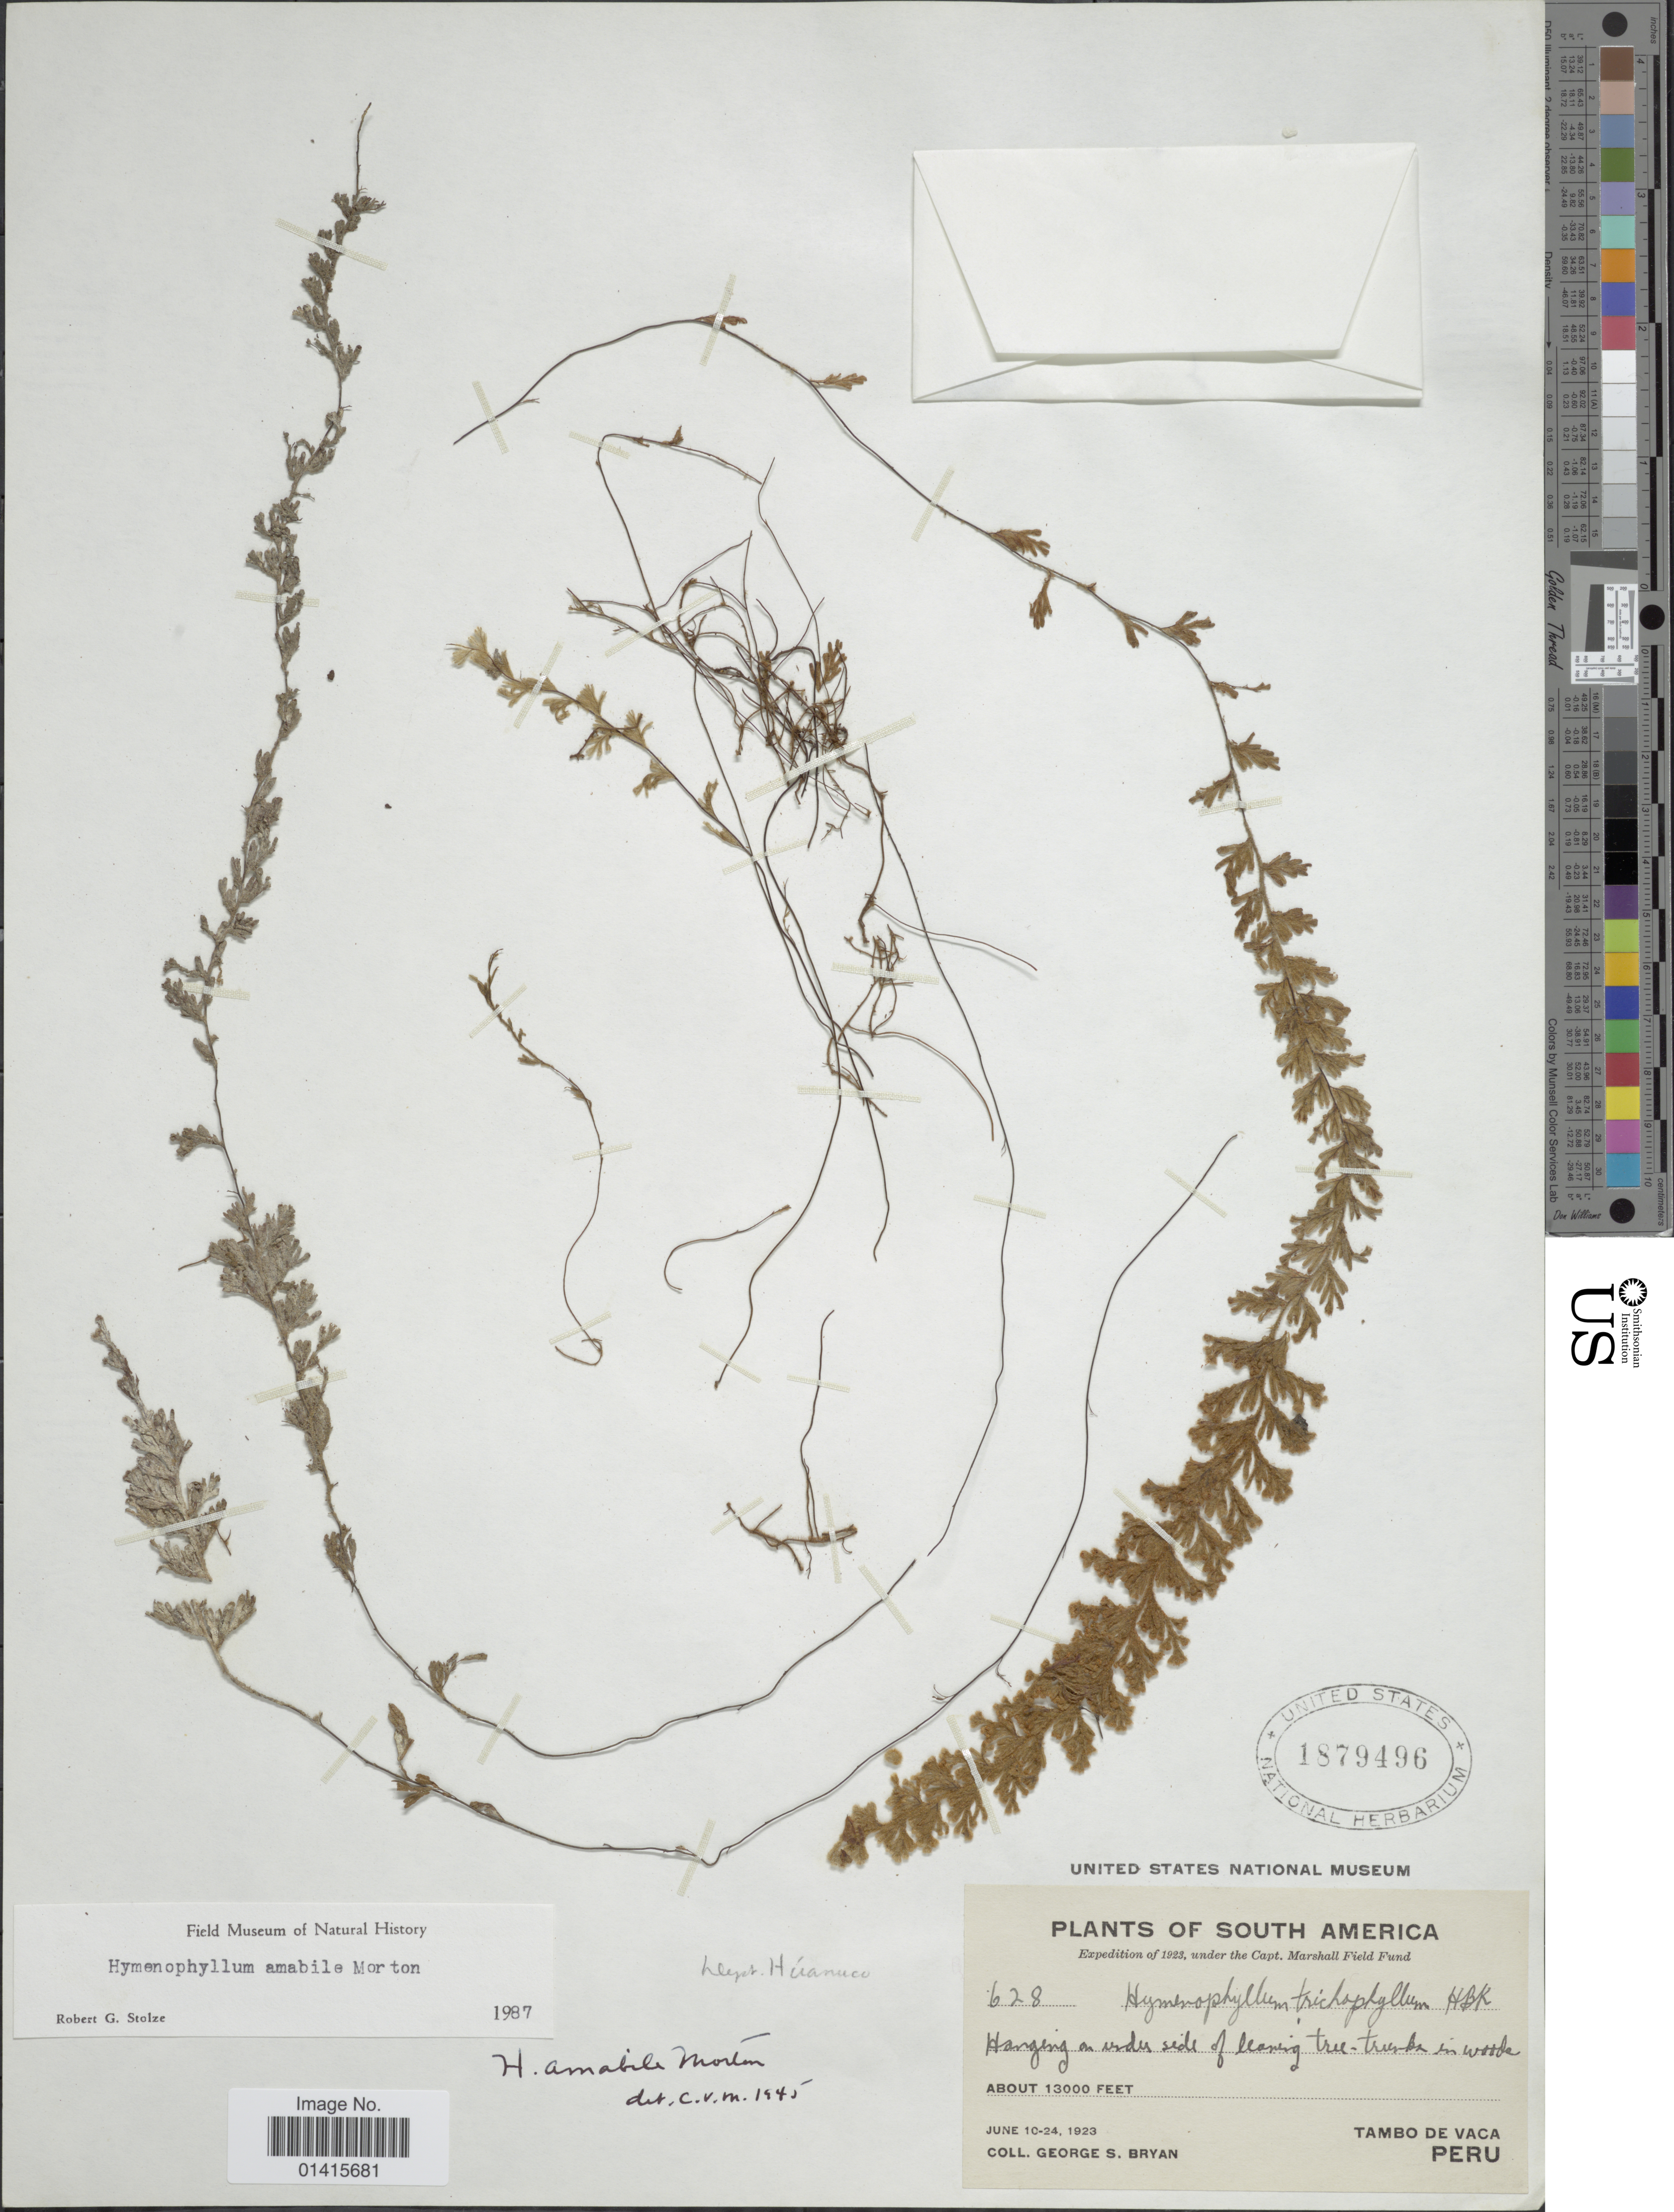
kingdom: Plantae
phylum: Tracheophyta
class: Polypodiopsida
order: Hymenophyllales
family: Hymenophyllaceae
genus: Hymenophyllum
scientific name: Hymenophyllum amabile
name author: C.V. Morton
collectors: G. S. Bryan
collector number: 628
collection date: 1923-06-10/1923-06-24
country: Peru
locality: Hanging on under side of leaning tree- trunks in woods, Tambo de Vaca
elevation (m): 3962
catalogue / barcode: US 1879496